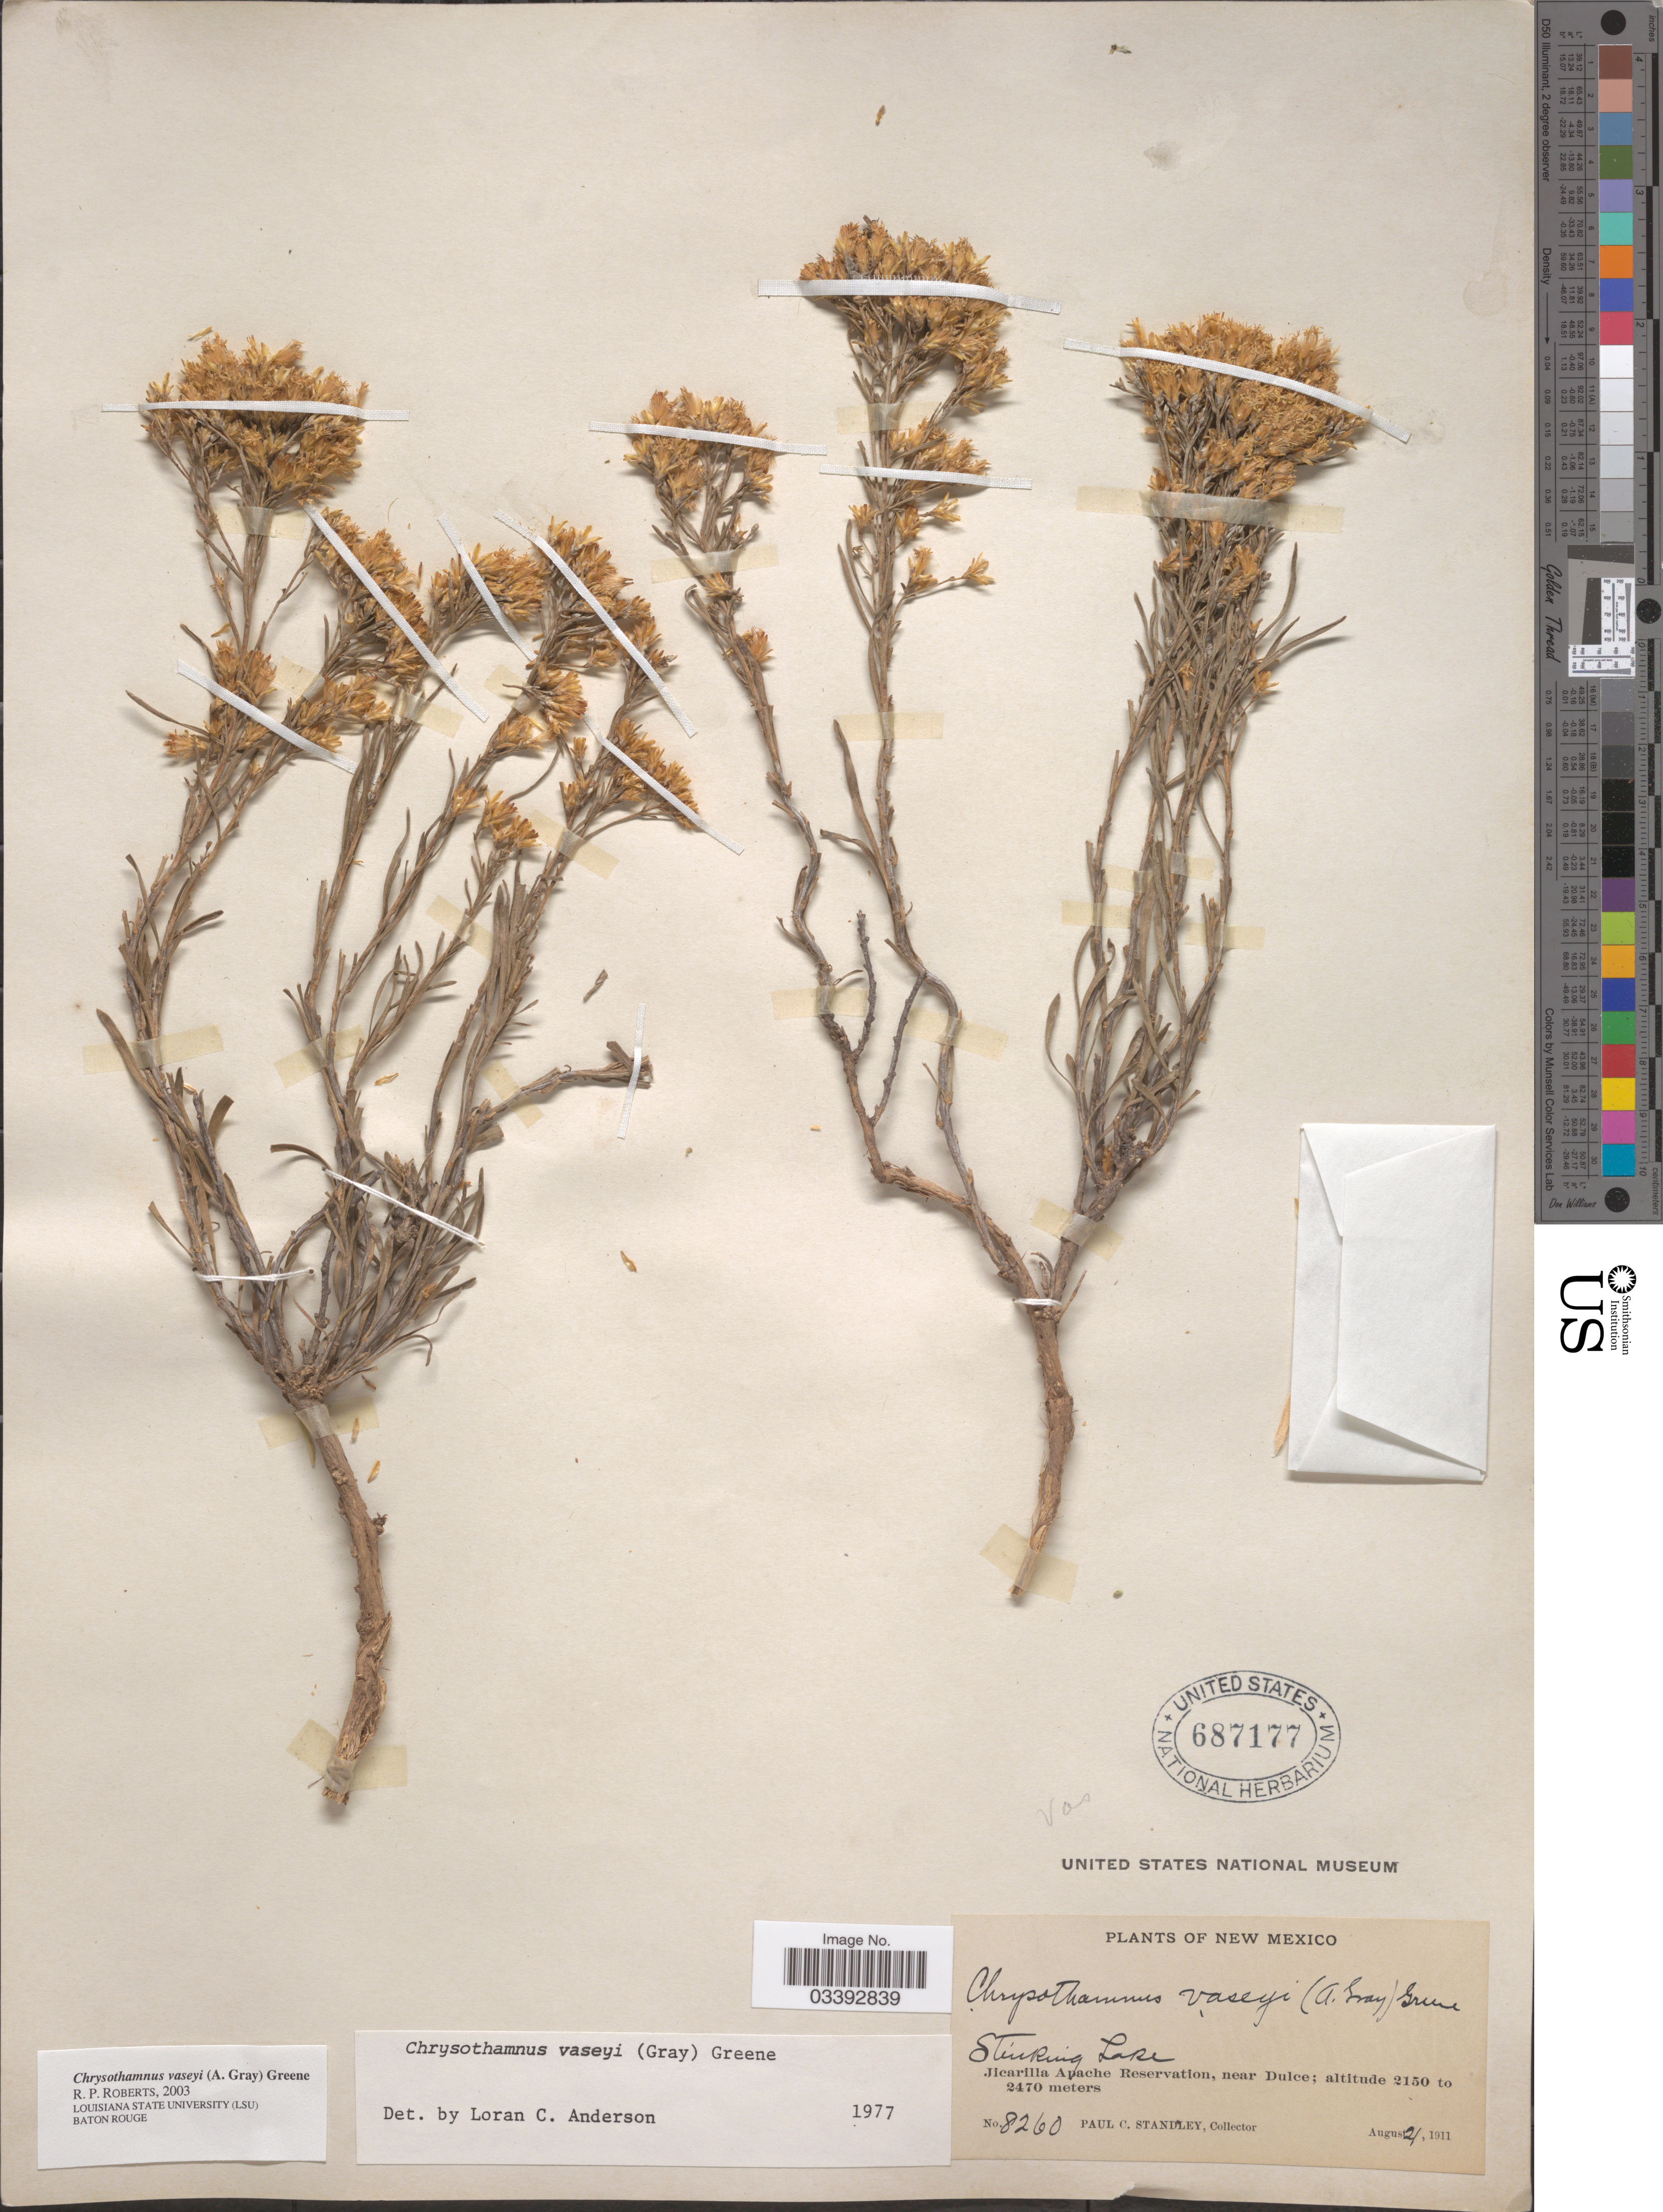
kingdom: Plantae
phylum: Tracheophyta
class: Magnoliopsida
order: Asterales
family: Asteraceae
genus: Chrysothamnus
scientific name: Chrysothamnus vaseyi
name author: (A. Gray) Greene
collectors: P. C. Standley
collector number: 8260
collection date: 1911-08-21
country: United States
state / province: New Mexico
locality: Stinking Lake. Jicarilla Apache Reservation, near Dulce.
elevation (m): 2150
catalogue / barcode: US 687177